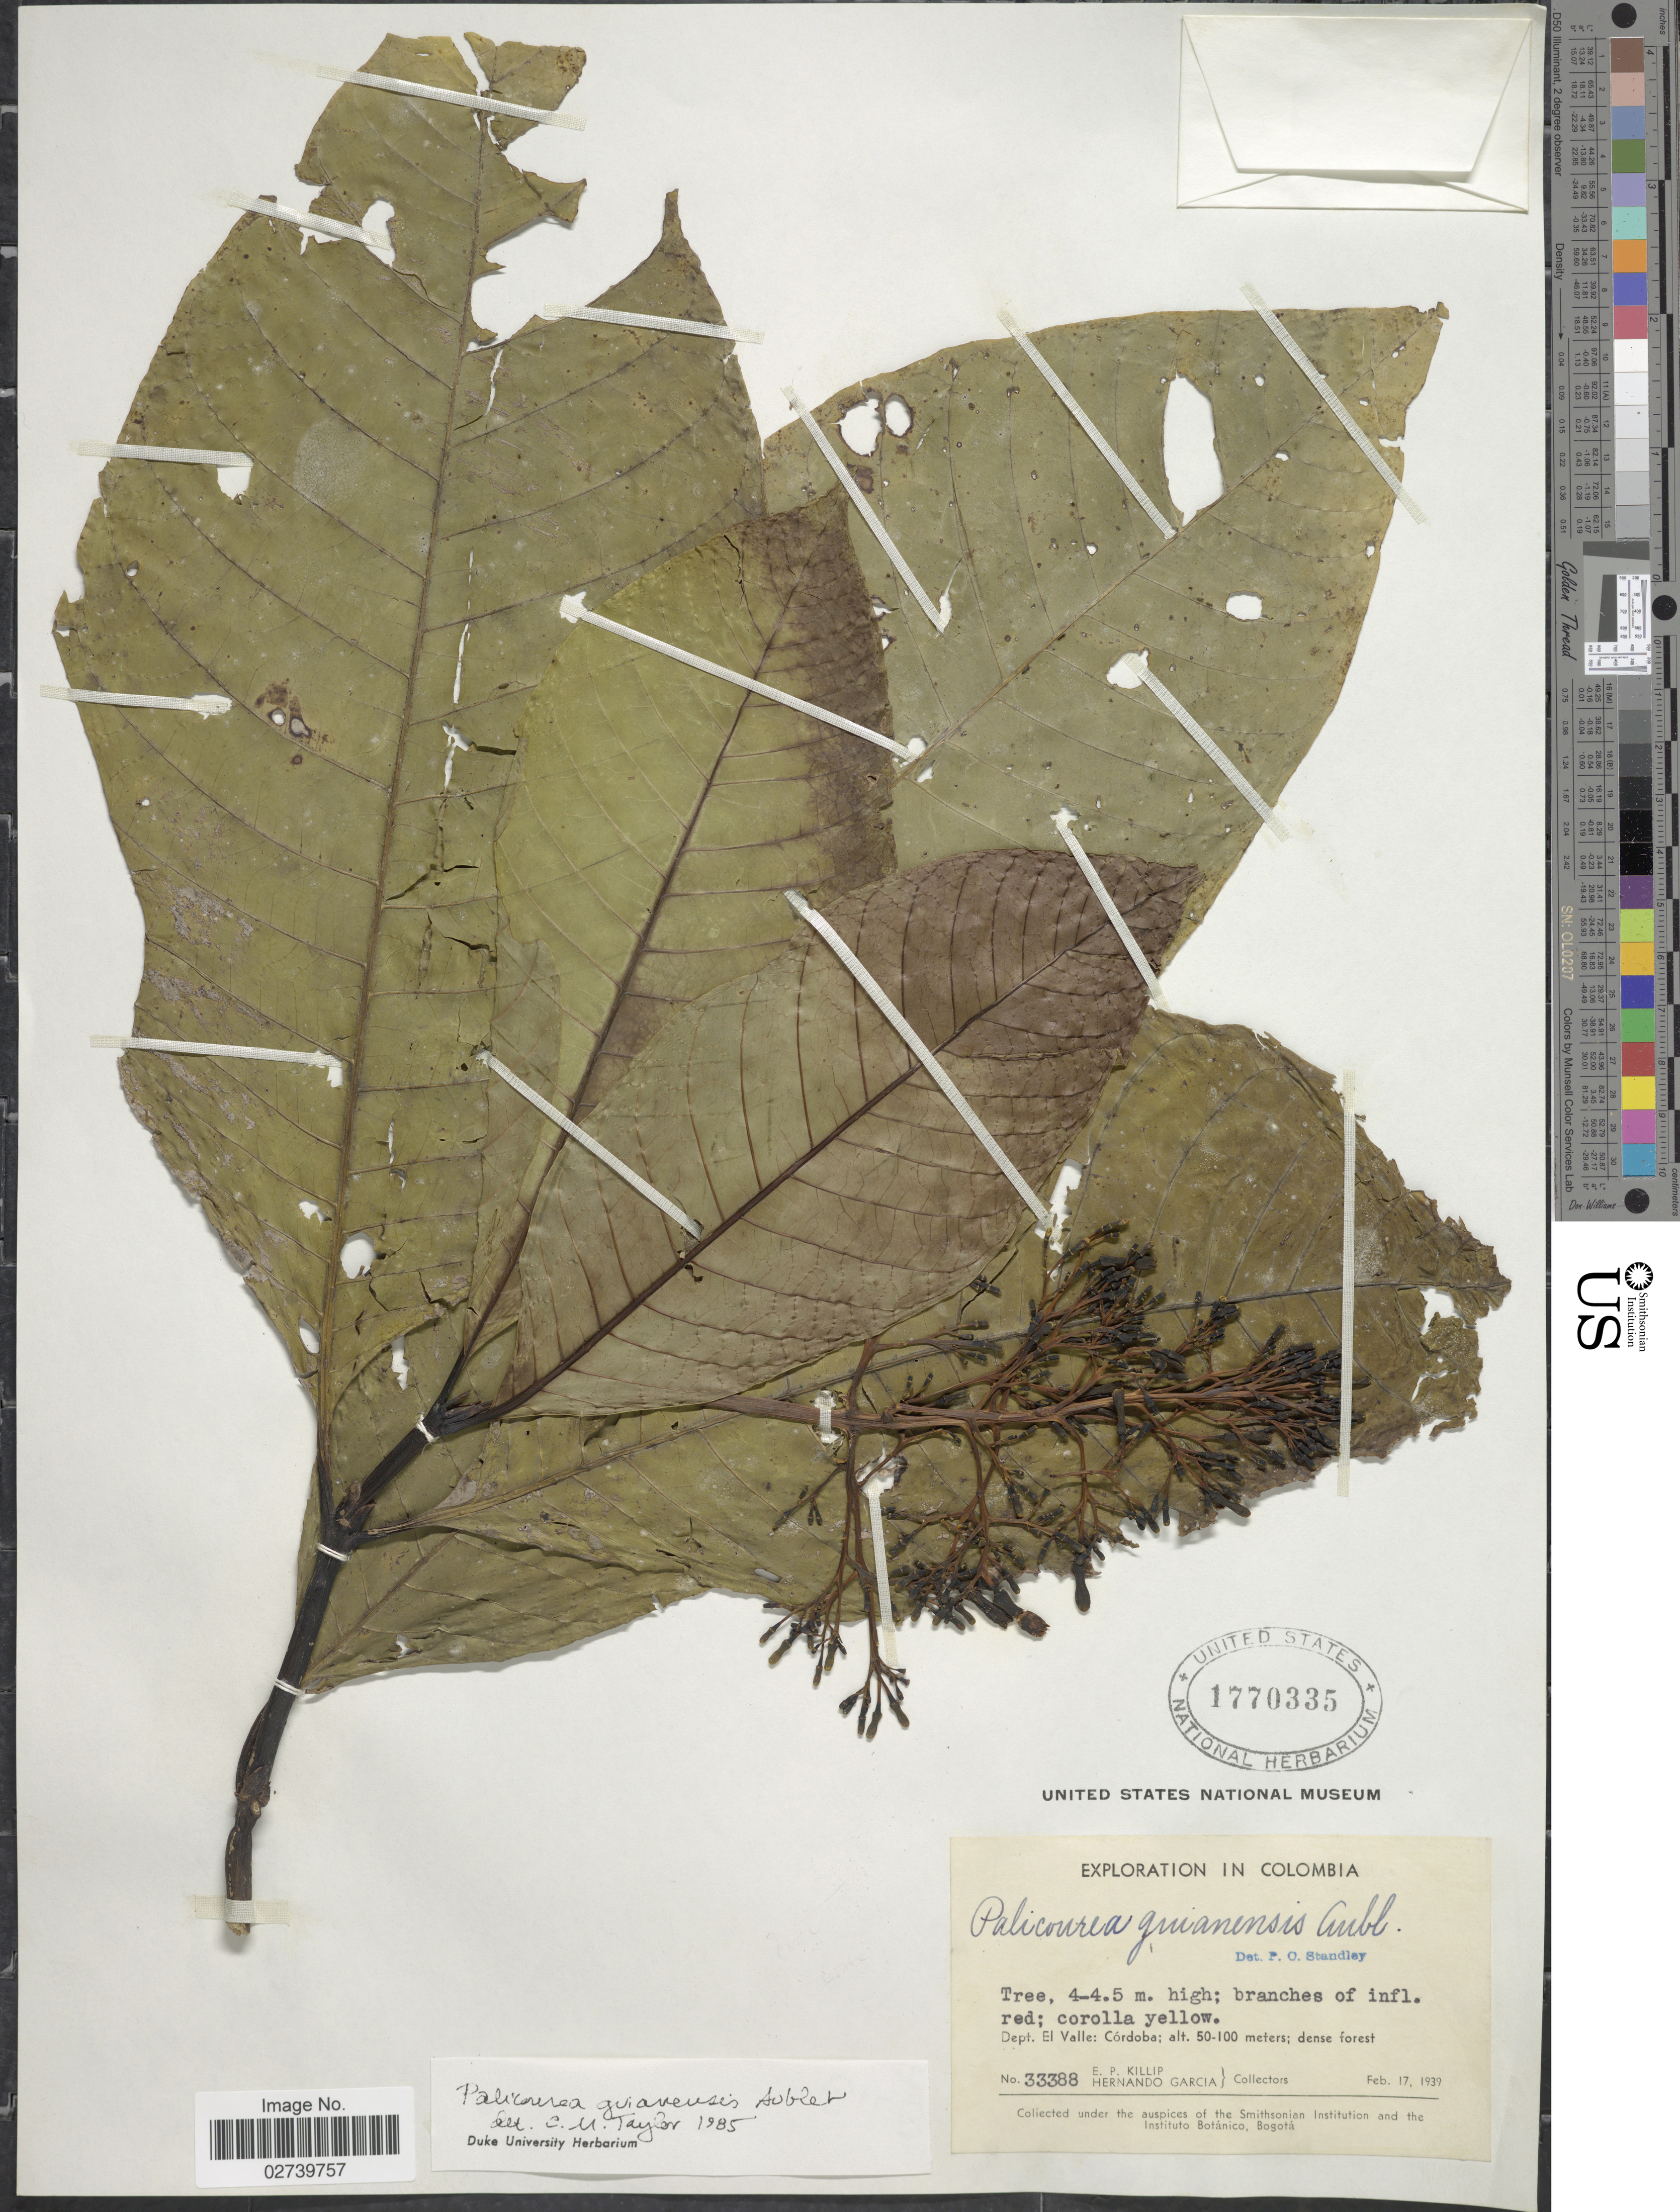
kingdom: Plantae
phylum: Tracheophyta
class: Magnoliopsida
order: Gentianales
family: Rubiaceae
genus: Palicourea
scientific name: Palicourea guianensis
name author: Aubl.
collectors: E. P. Killip & H. Garcia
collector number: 33388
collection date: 1939-02-17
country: Colombia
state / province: Valle del Cauca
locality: Dept. El Valle: Córdoba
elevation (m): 50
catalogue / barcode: US 1770335